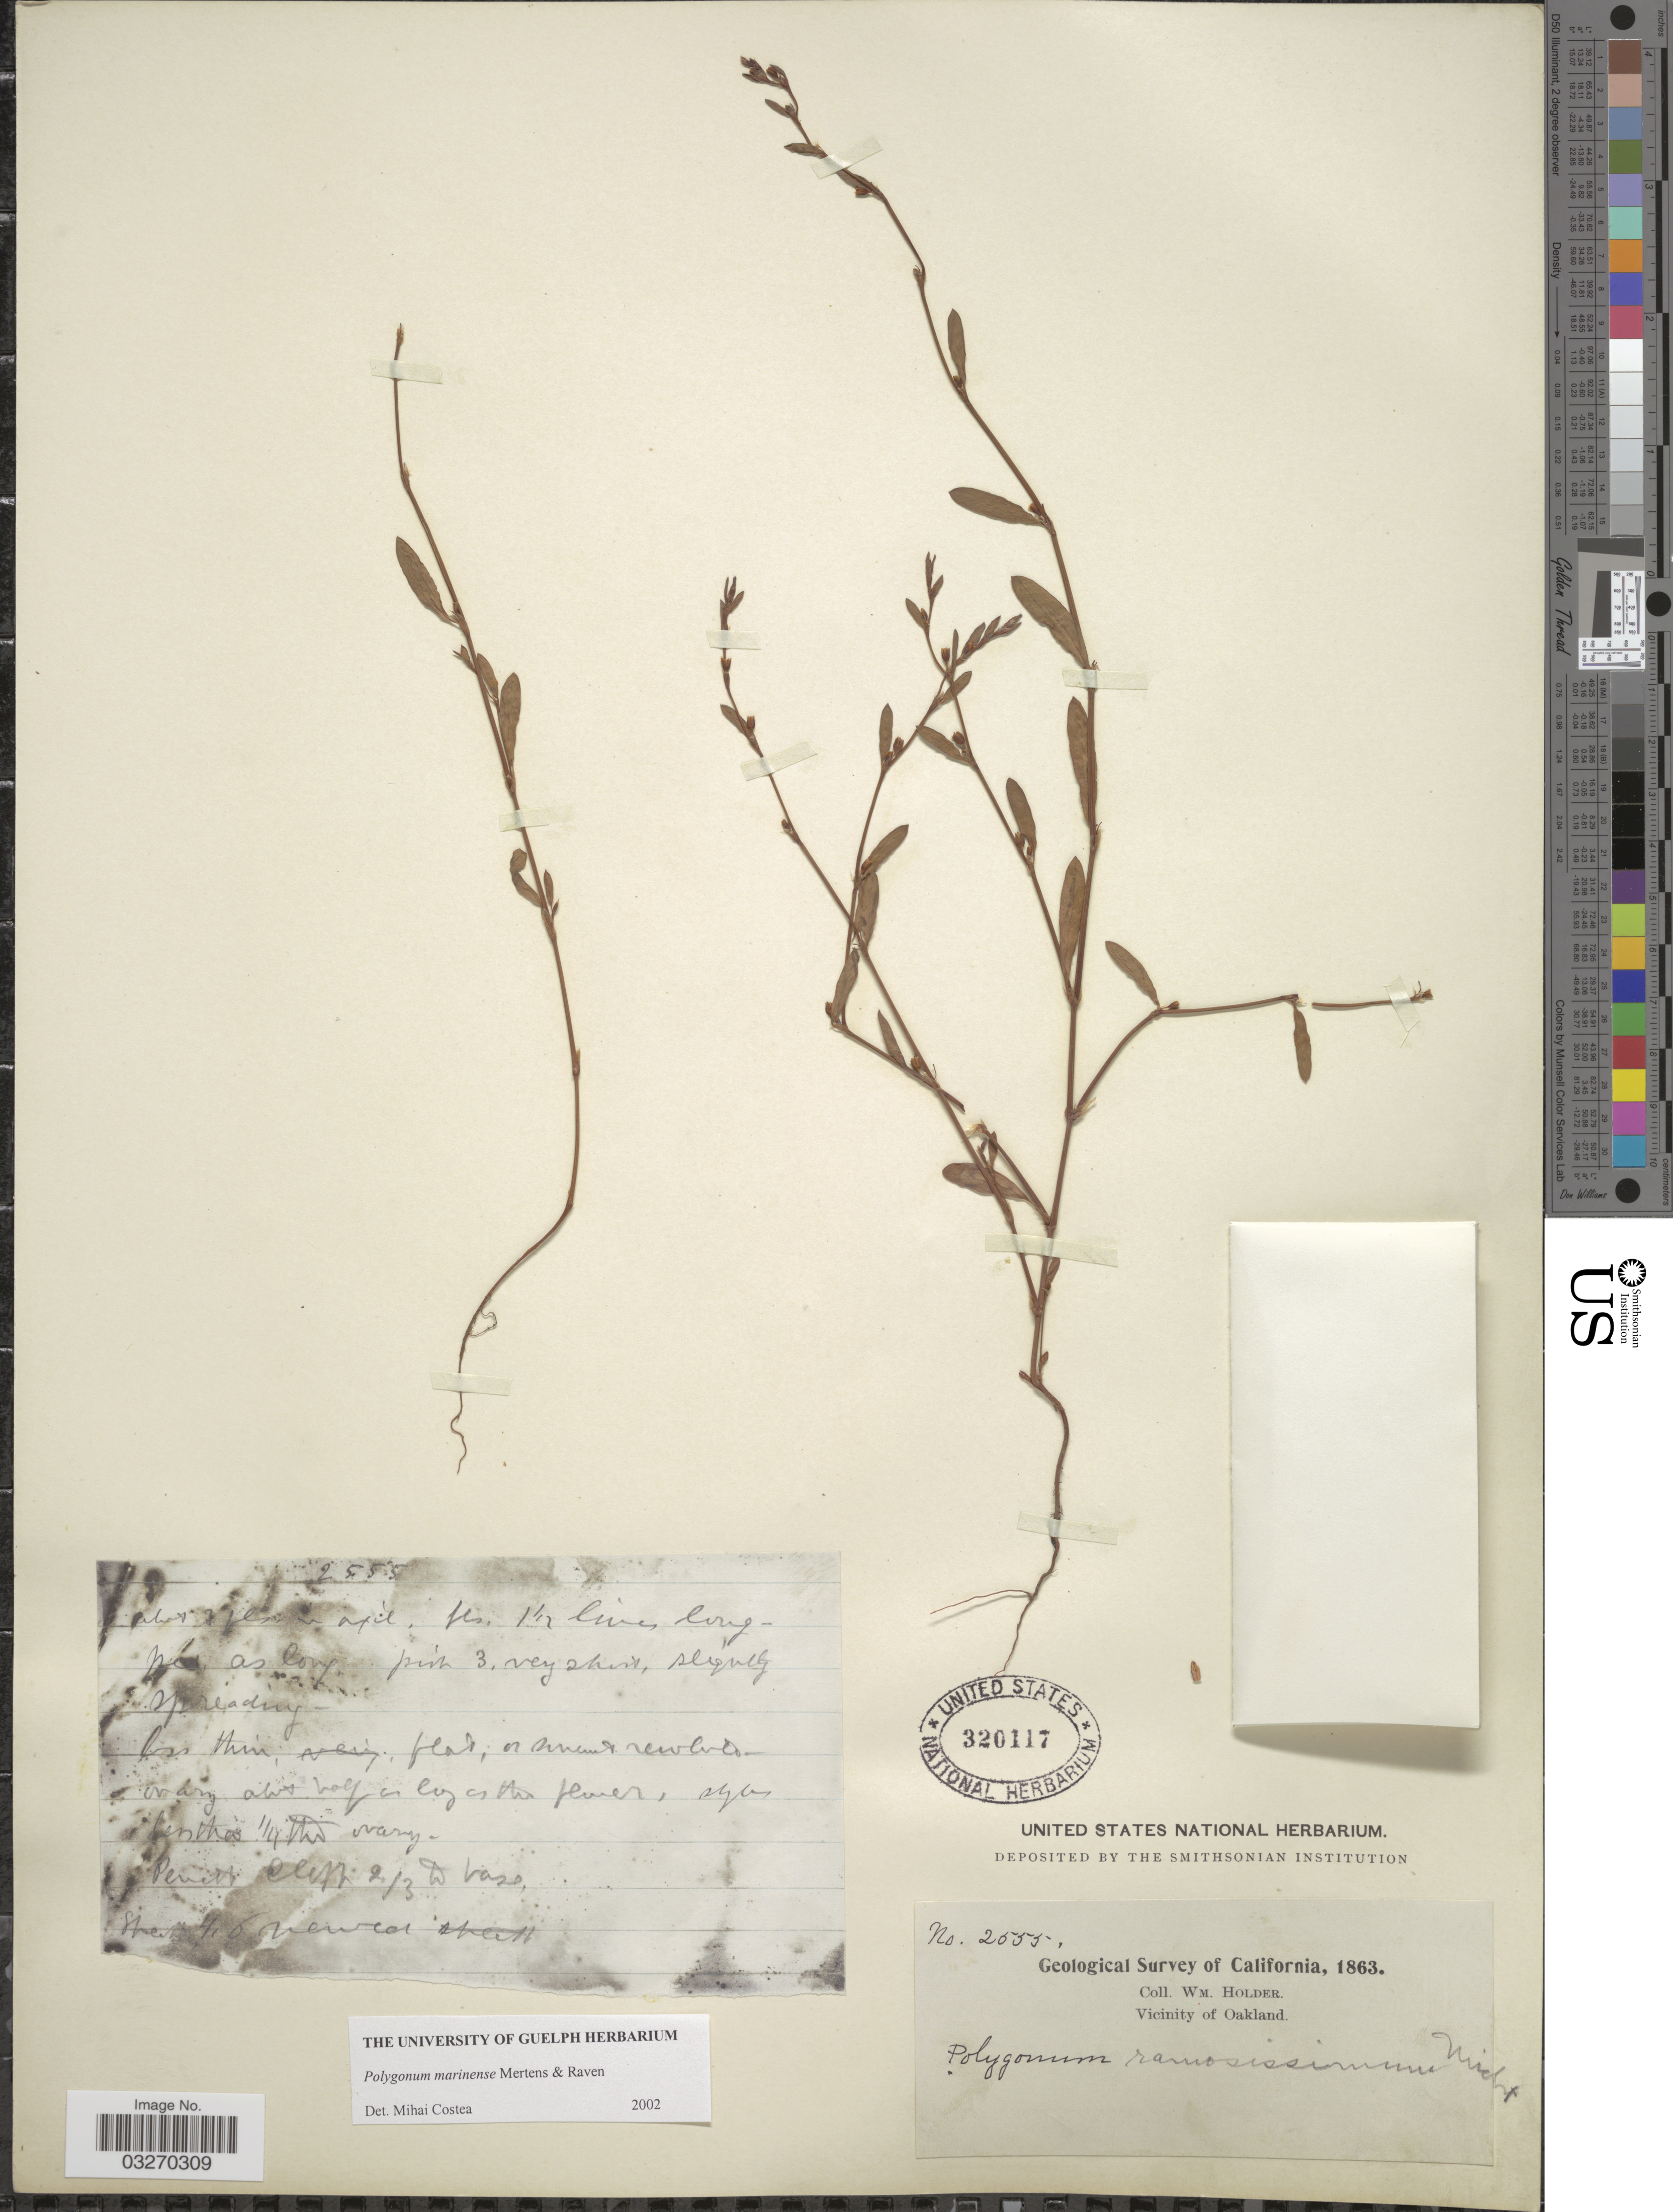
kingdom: Plantae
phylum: Tracheophyta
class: Magnoliopsida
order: Caryophyllales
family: Polygonaceae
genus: Polygonum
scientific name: Polygonum marinense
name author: T.R. Mert. & P.H. Raven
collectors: W. Holder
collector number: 2555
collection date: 1863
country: United States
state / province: California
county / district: Alameda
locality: Vicinity of Oakland.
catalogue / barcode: US 320117